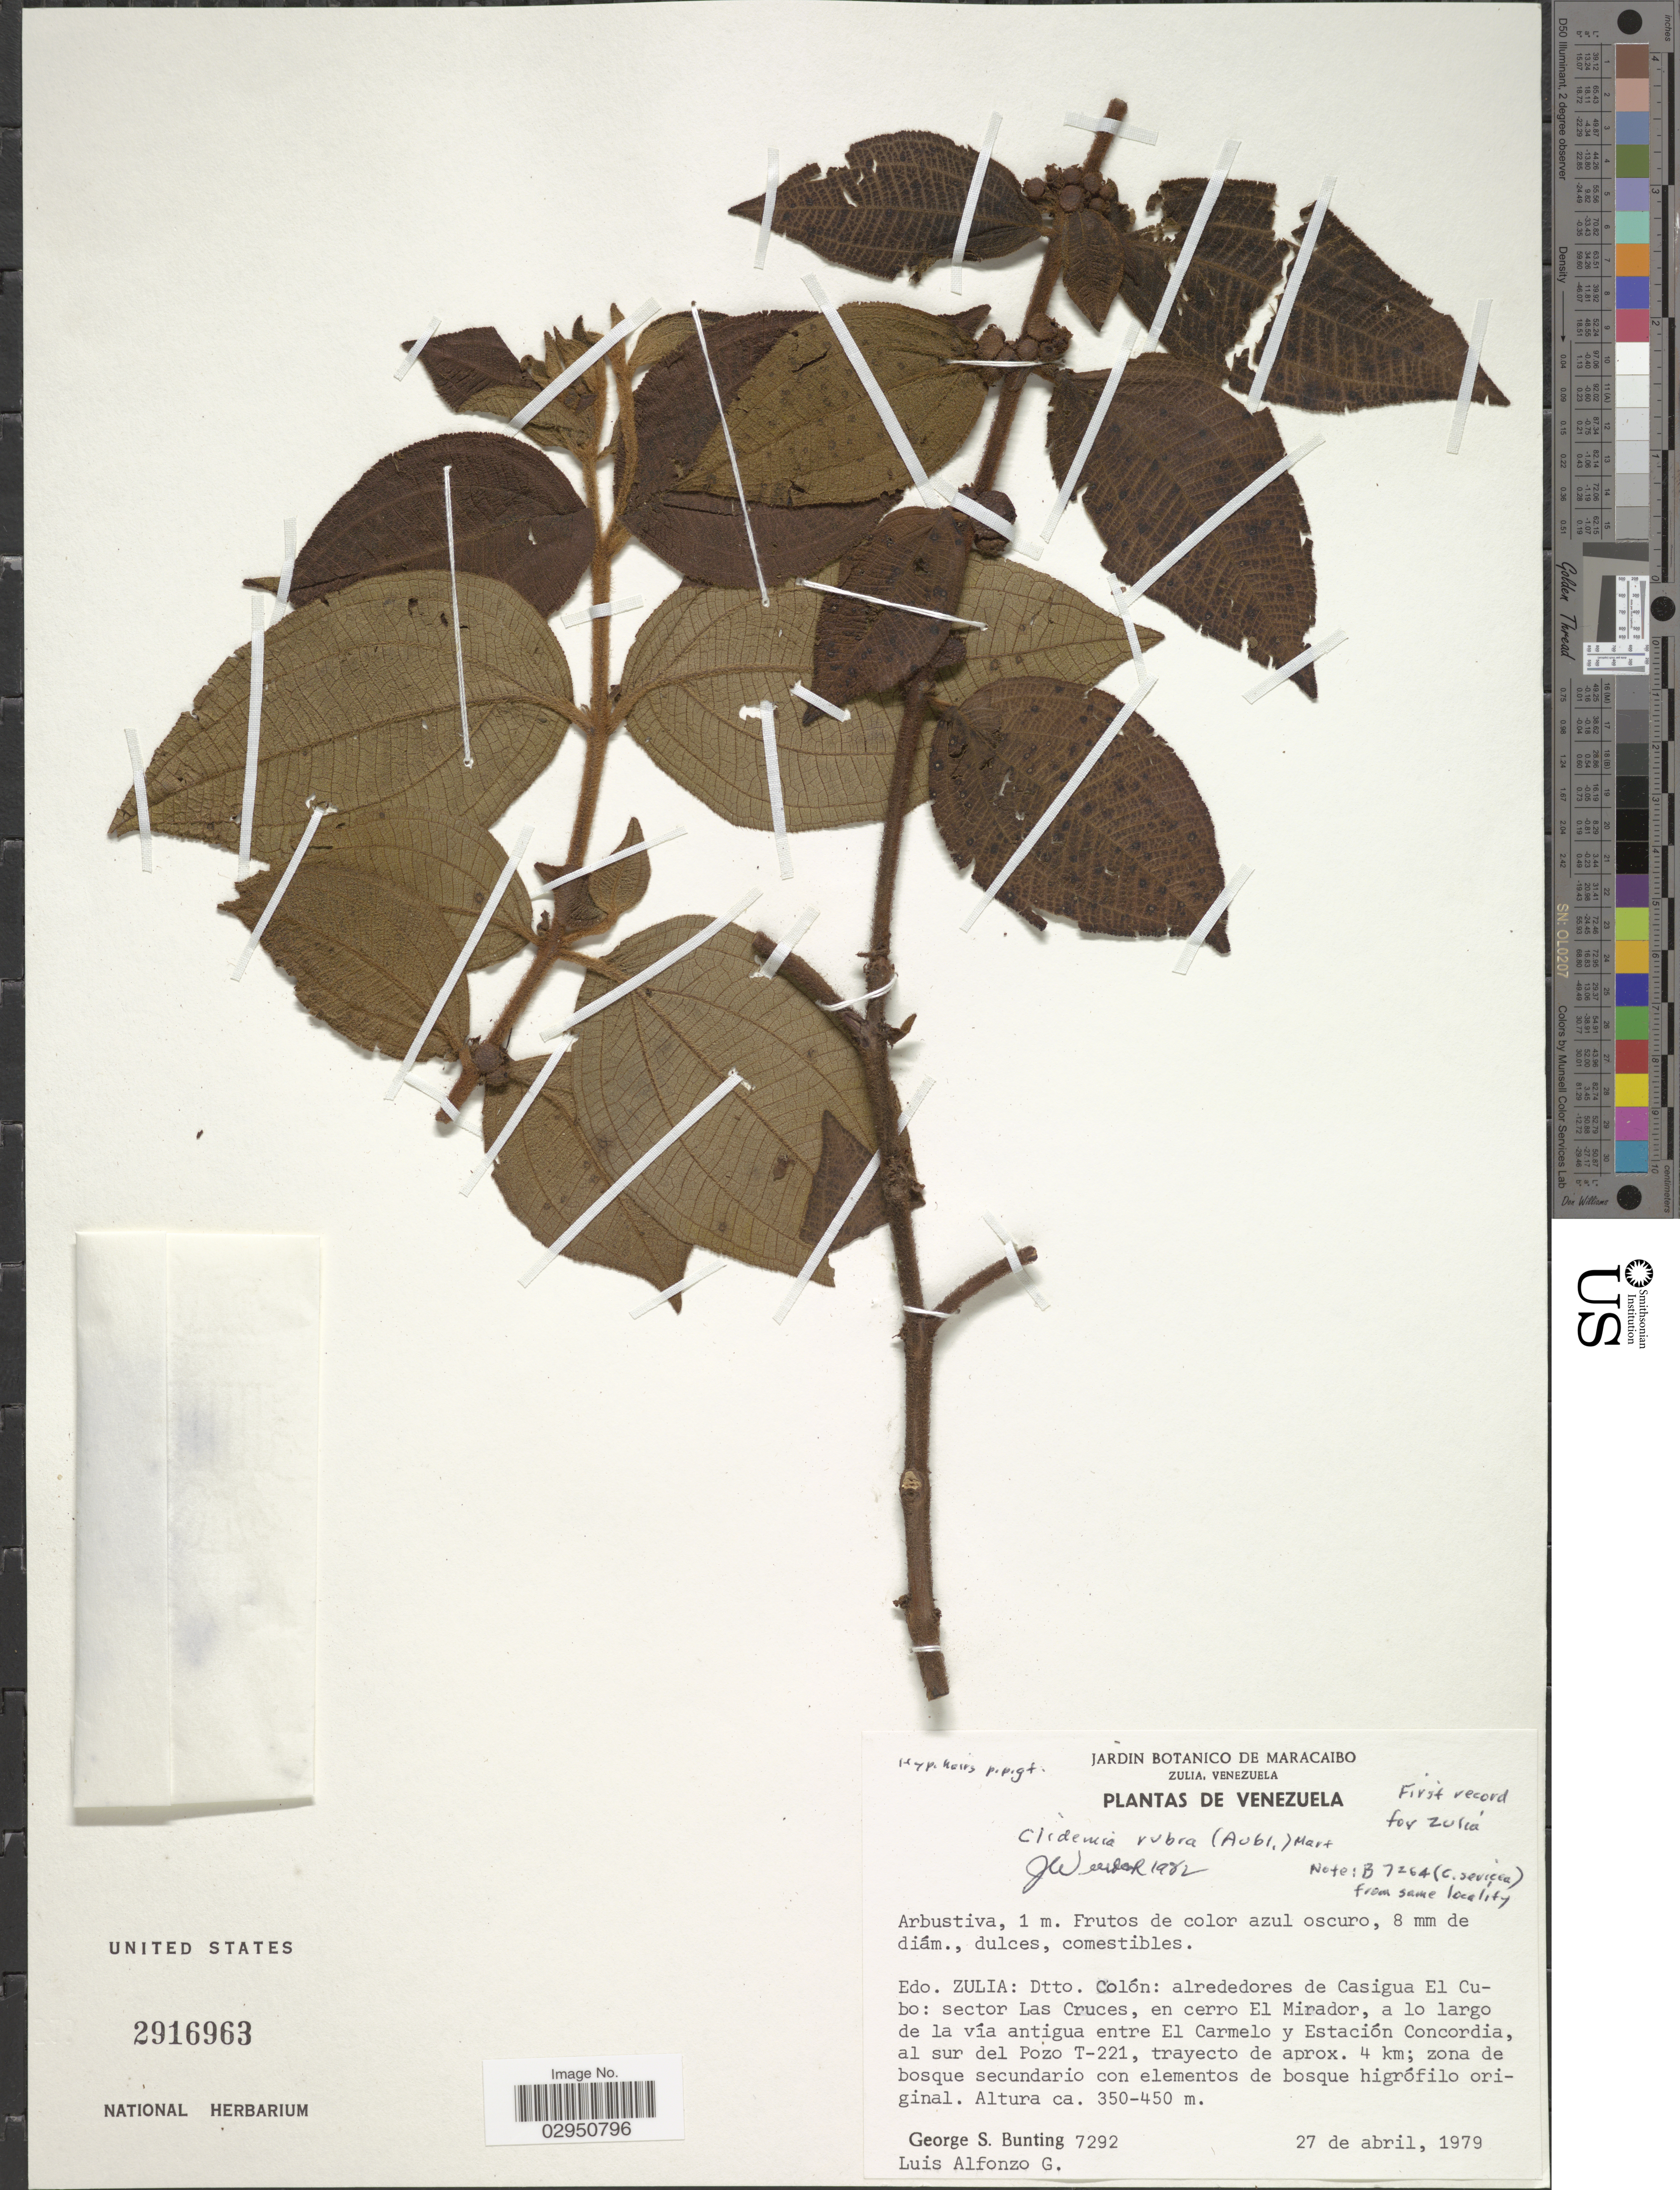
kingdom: Plantae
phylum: Tracheophyta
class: Magnoliopsida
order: Myrtales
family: Melastomataceae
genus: Clidemia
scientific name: Clidemia rubra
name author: (Aubl.) Mart.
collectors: G. S. Bunting & L. Alfonzo G.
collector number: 7292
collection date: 1979-04-27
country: Venezuela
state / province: Zulia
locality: Dtto. Colón: alrededores de Casigua El Cubo: sector Las Cruces, en cerro El Mirador, a lo largo de la vía antigua entre El Carmelo y Estación Concordia, al sur del Pozo T-221, trayecto de aprox. 4 km.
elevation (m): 350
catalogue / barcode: US 2916963